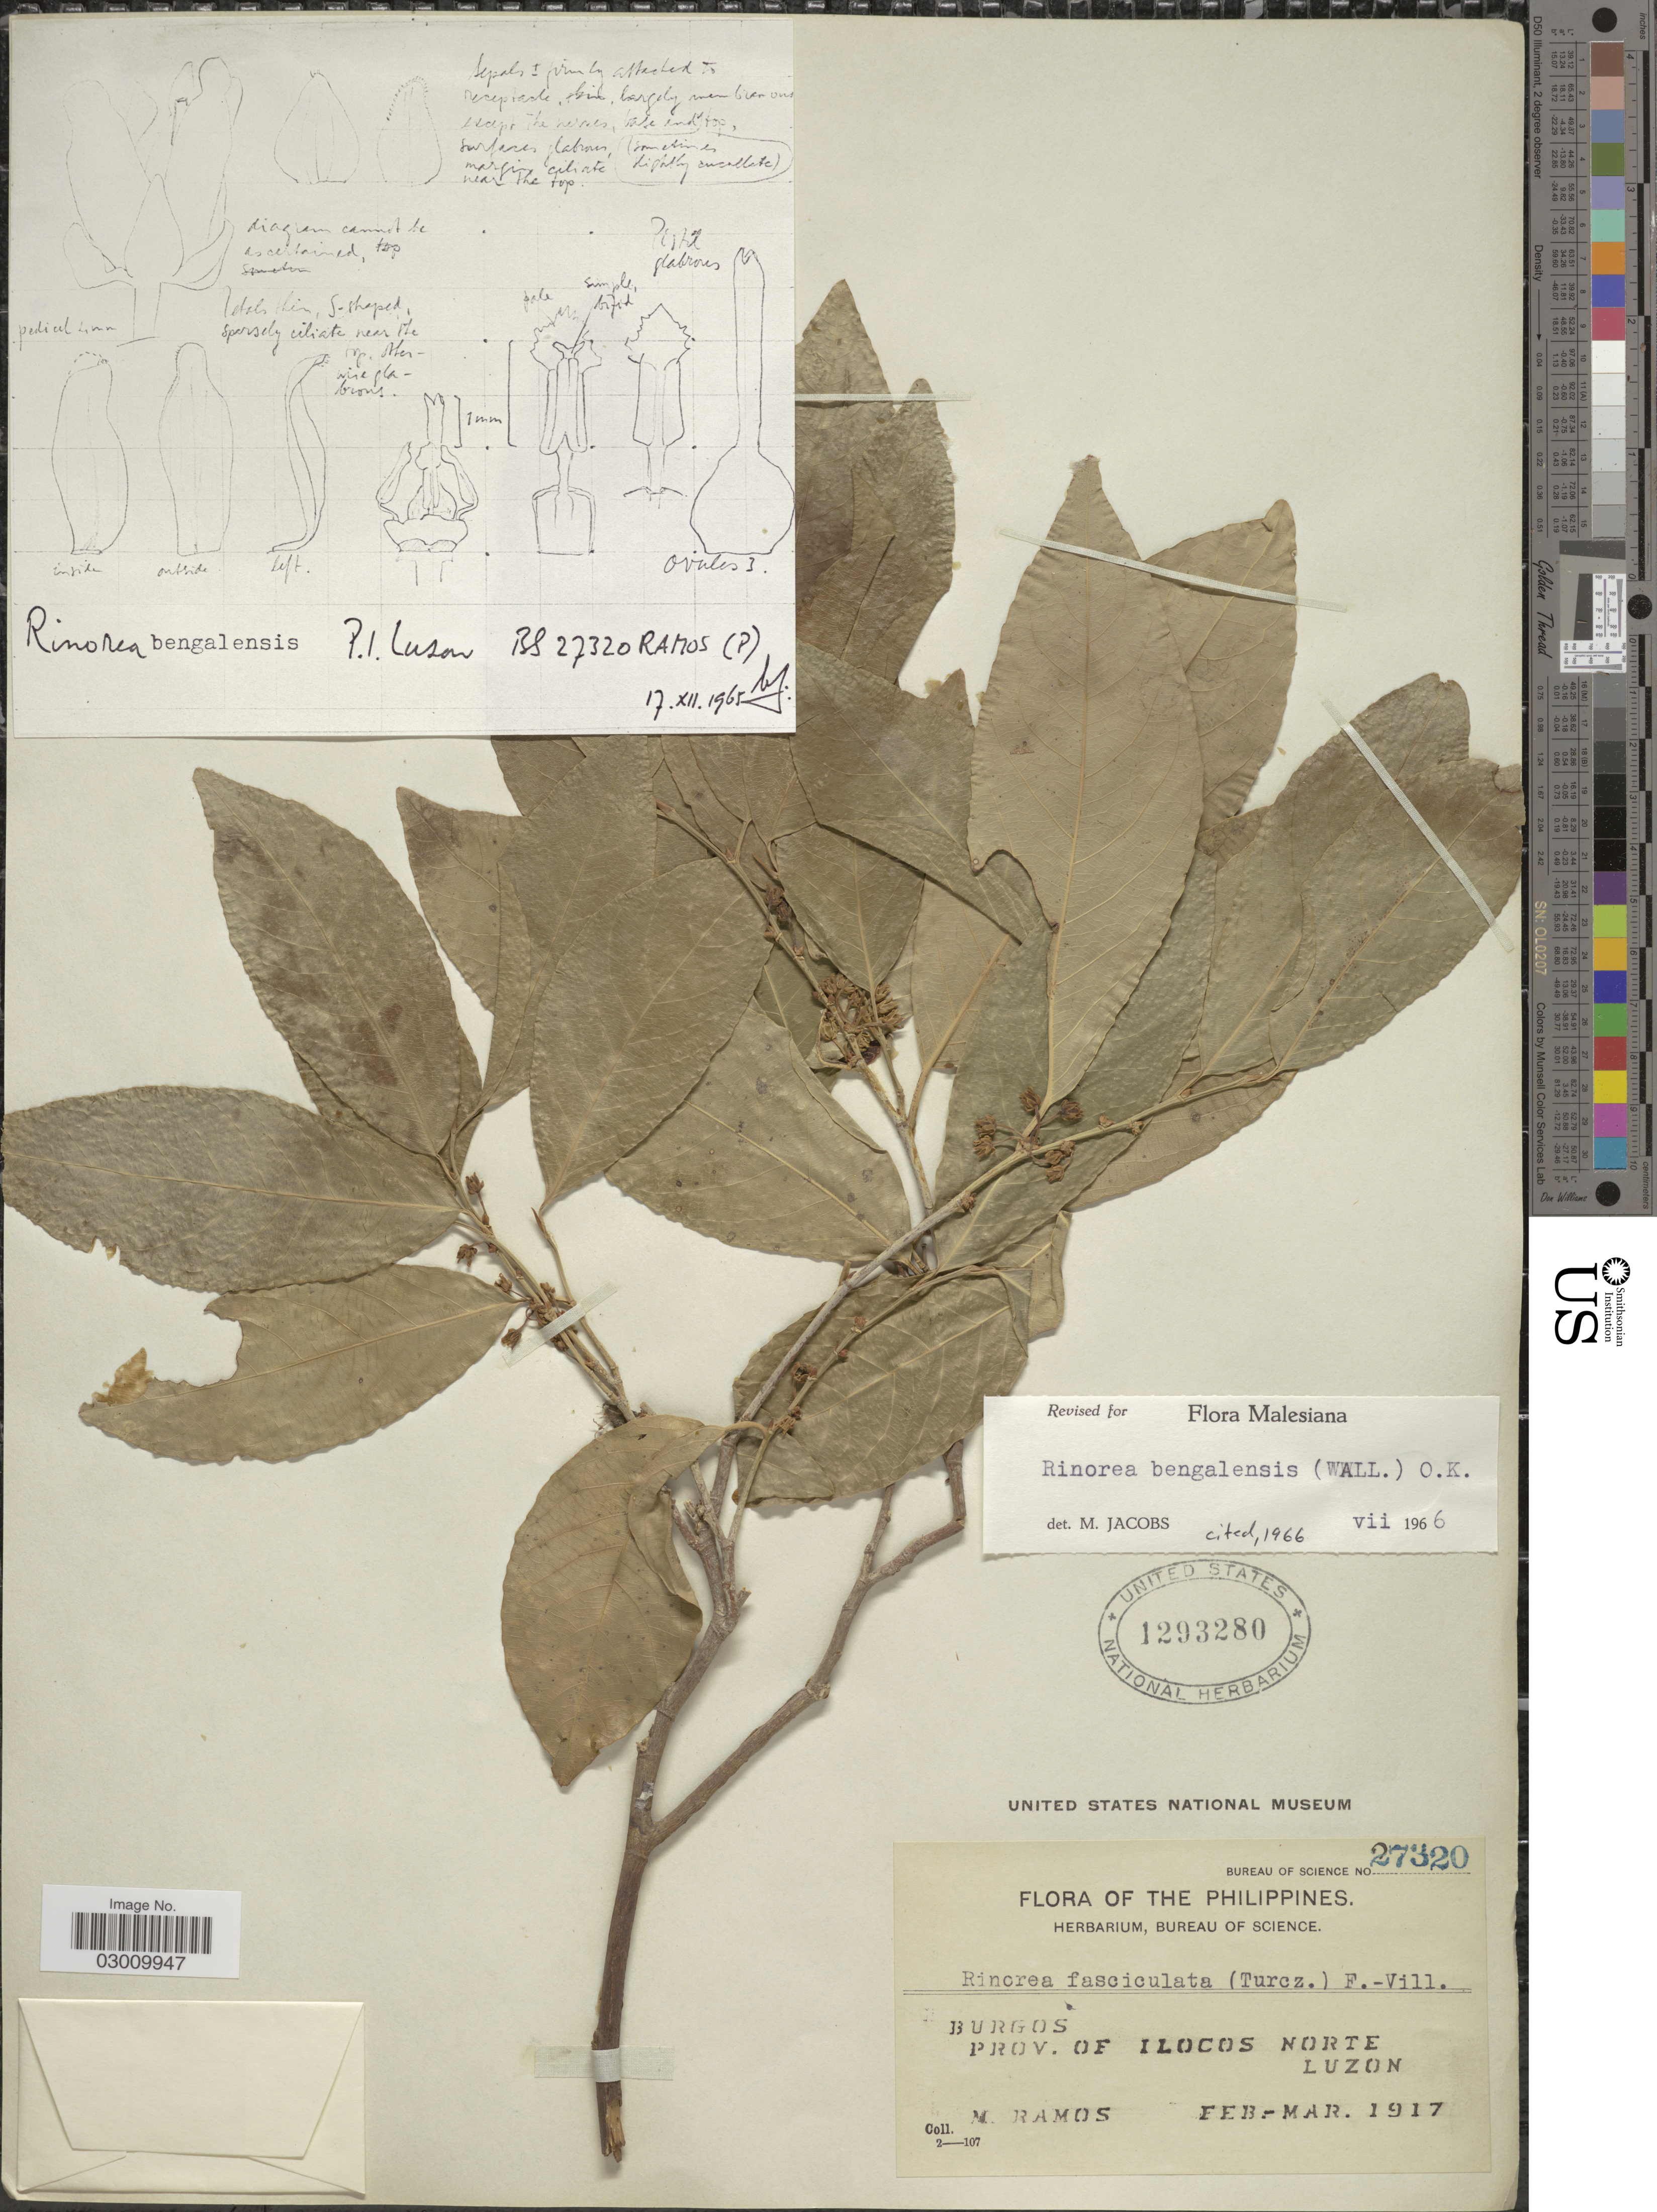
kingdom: Plantae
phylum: Tracheophyta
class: Magnoliopsida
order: Malpighiales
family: Violaceae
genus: Rinorea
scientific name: Rinorea bengalensis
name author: (Wall.) Kuntze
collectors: M. Ramos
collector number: Bureau of Science 27320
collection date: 1917-02/1917-03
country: Philippines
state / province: Ilocos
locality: Burgos, Prov. of Ilocos Norte, Luzon.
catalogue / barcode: US 1293280